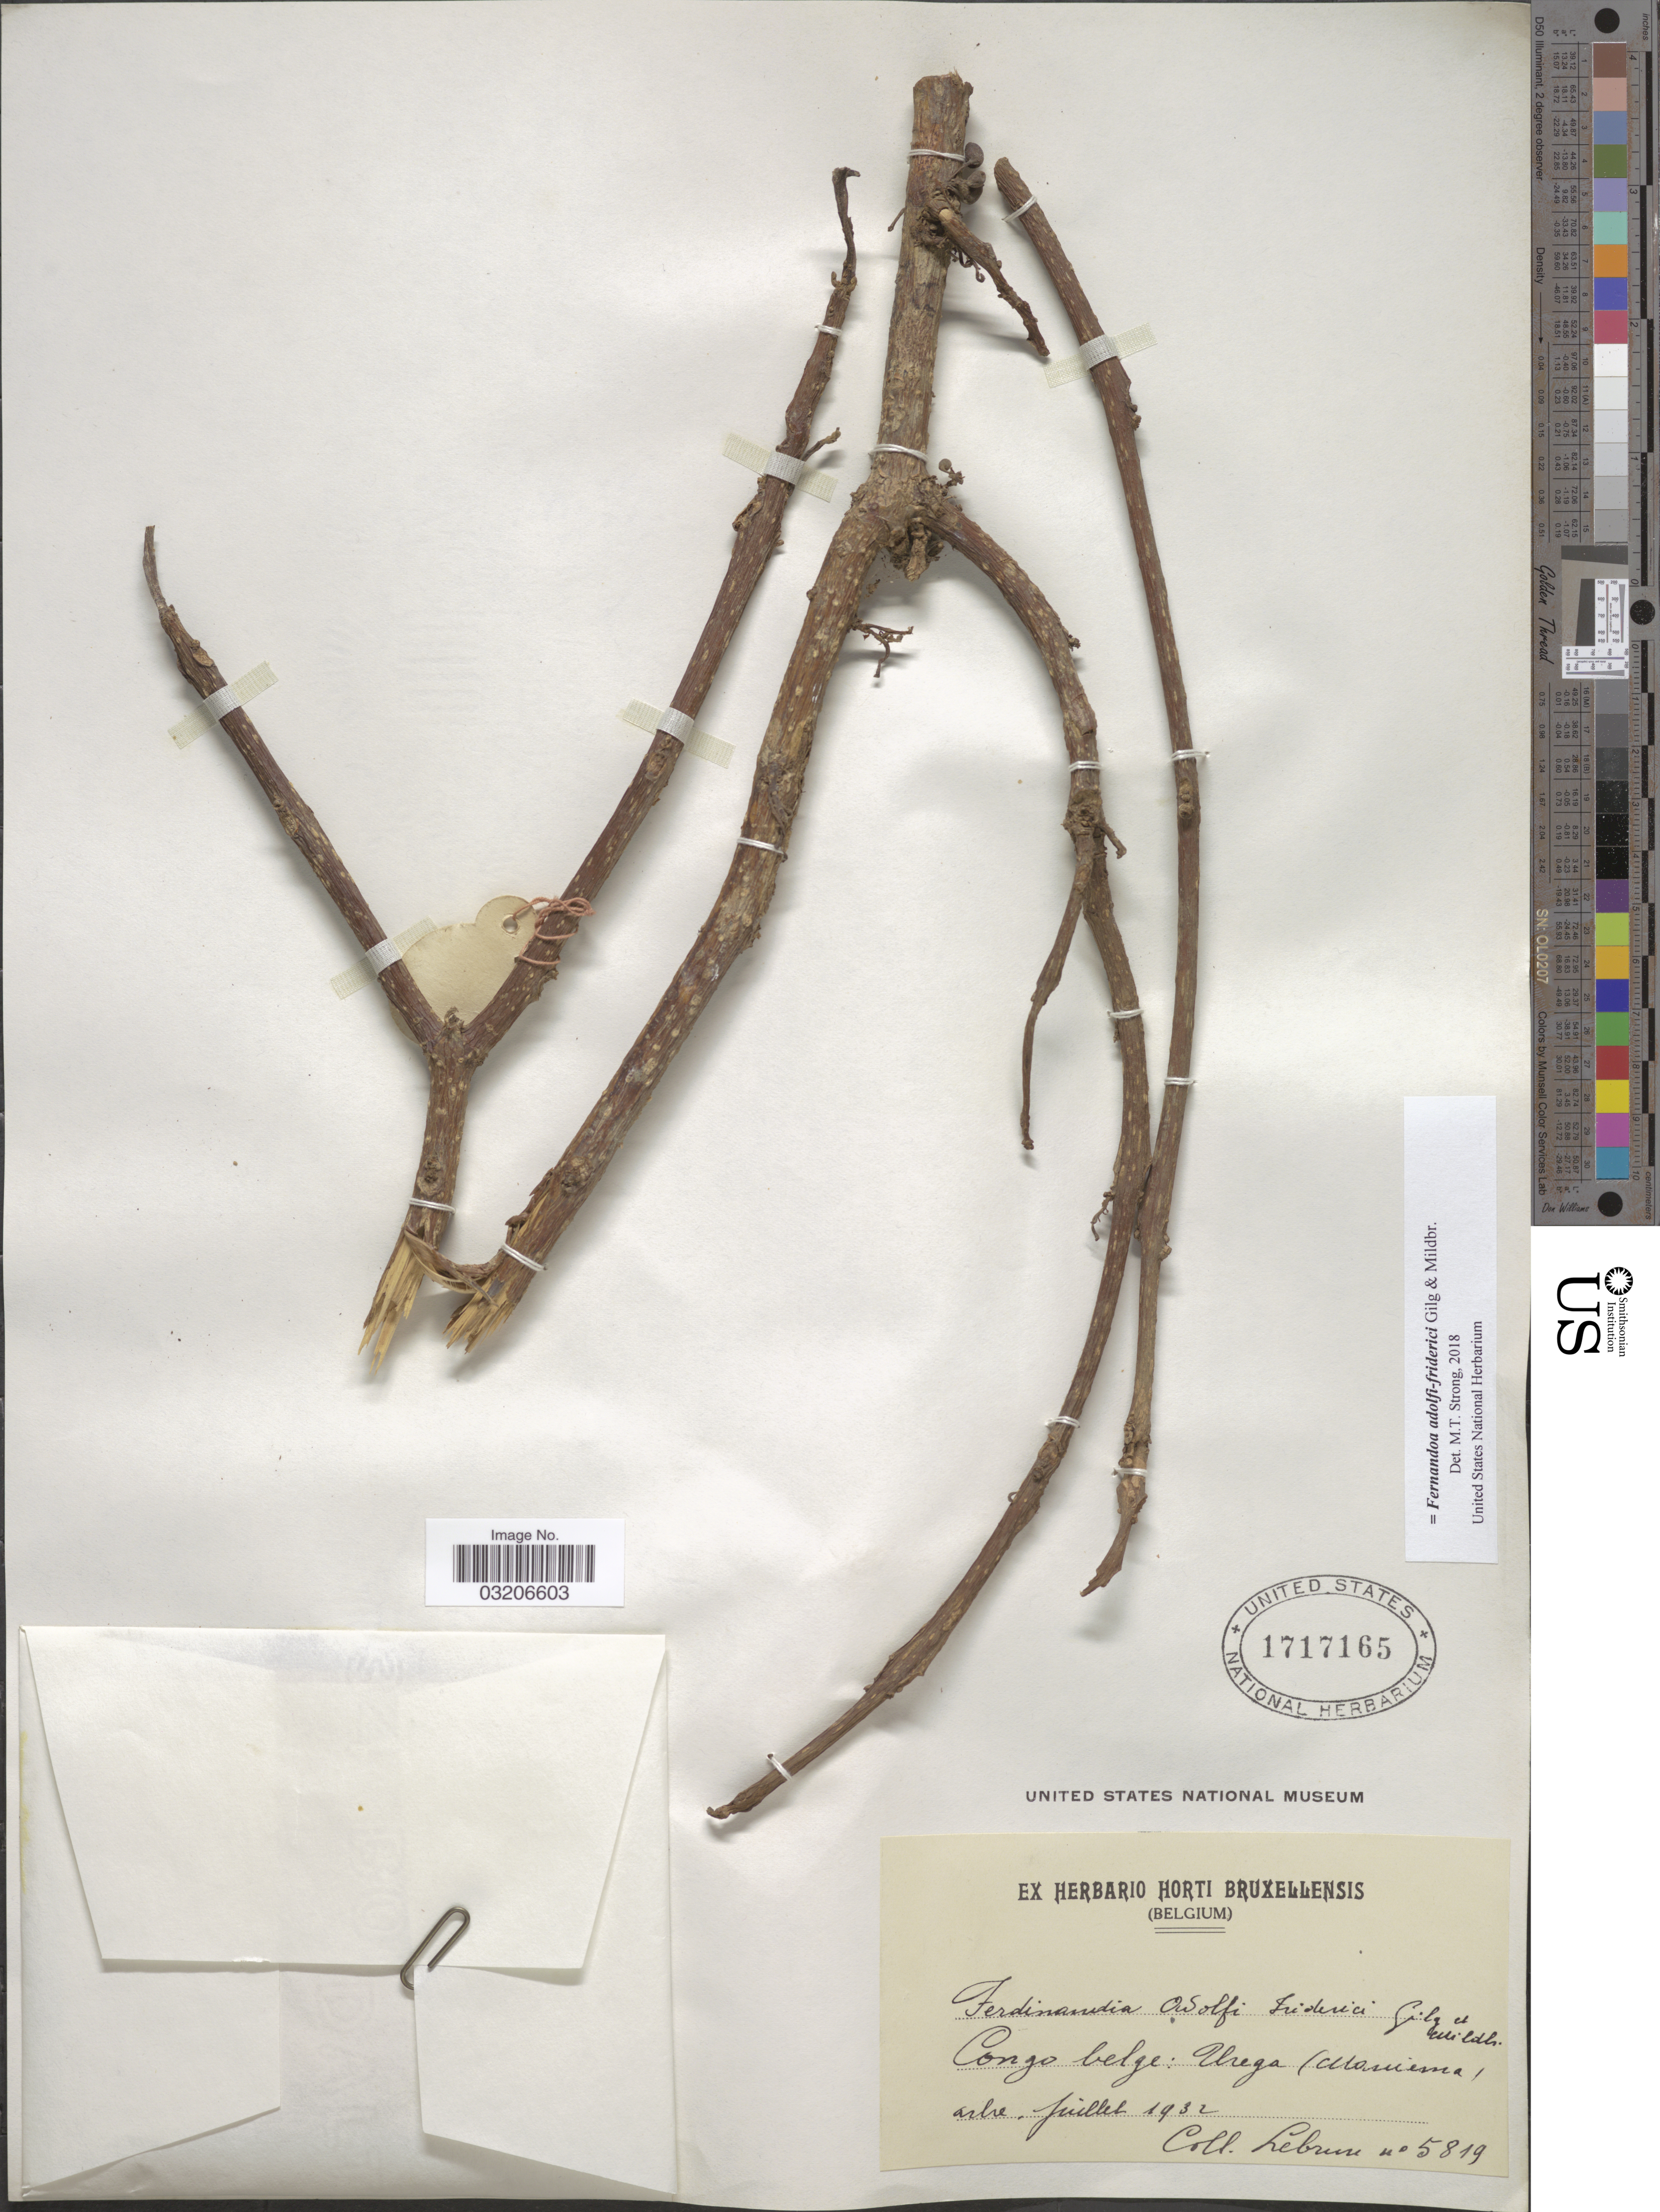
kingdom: Plantae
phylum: Tracheophyta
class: Magnoliopsida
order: Lamiales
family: Bignoniaceae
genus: Fernandoa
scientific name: Fernandoa adolfi-friderici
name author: Gilg & Mildbr.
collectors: J.A. Lebrun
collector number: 5819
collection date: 1932-07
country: Congo, Democratic Republic of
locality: Congo belge: Urega (Maniema).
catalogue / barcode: US 1717165